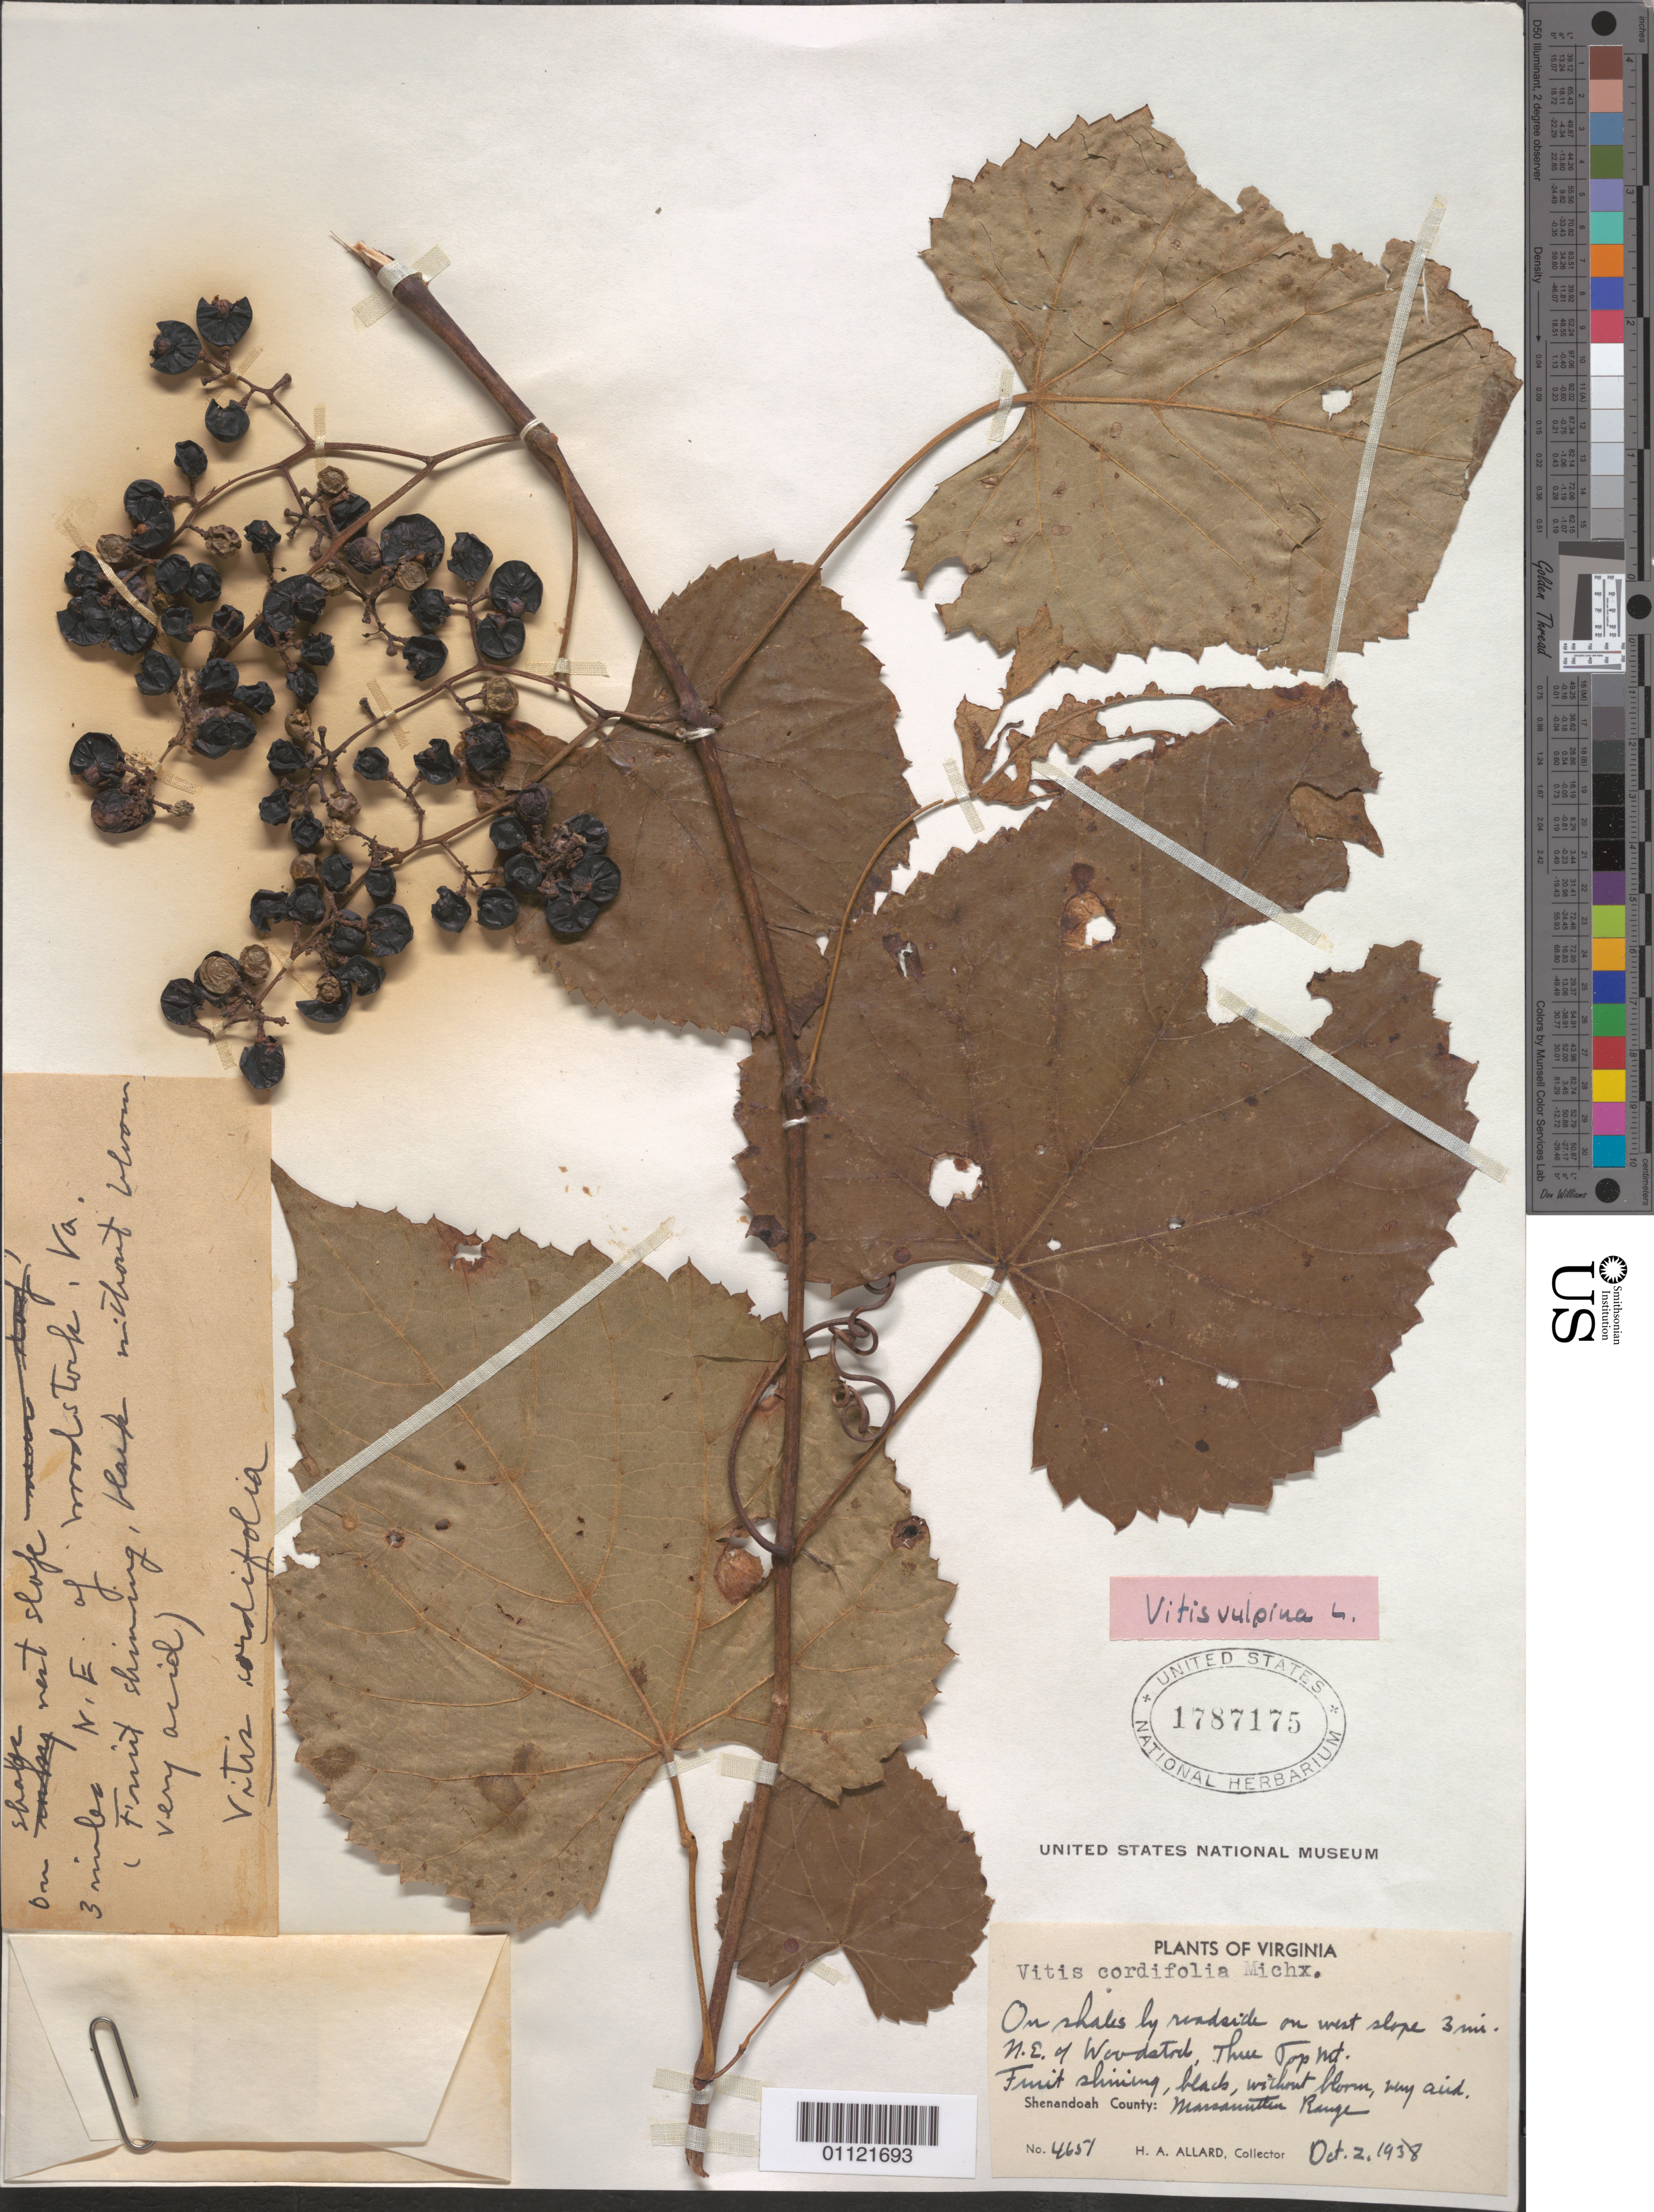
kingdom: Plantae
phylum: Tracheophyta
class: Magnoliopsida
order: Vitales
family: Vitaceae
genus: Vitis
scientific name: Vitis vulpina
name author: L.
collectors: H. A. Allard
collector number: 4651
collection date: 1938-10-02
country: United States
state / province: Virginia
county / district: Shenandoah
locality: On shubs by roadside on west slope 3 mi. n.e. of woodstork, Three Tops mt. Massanutten Range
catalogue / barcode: US 1787175